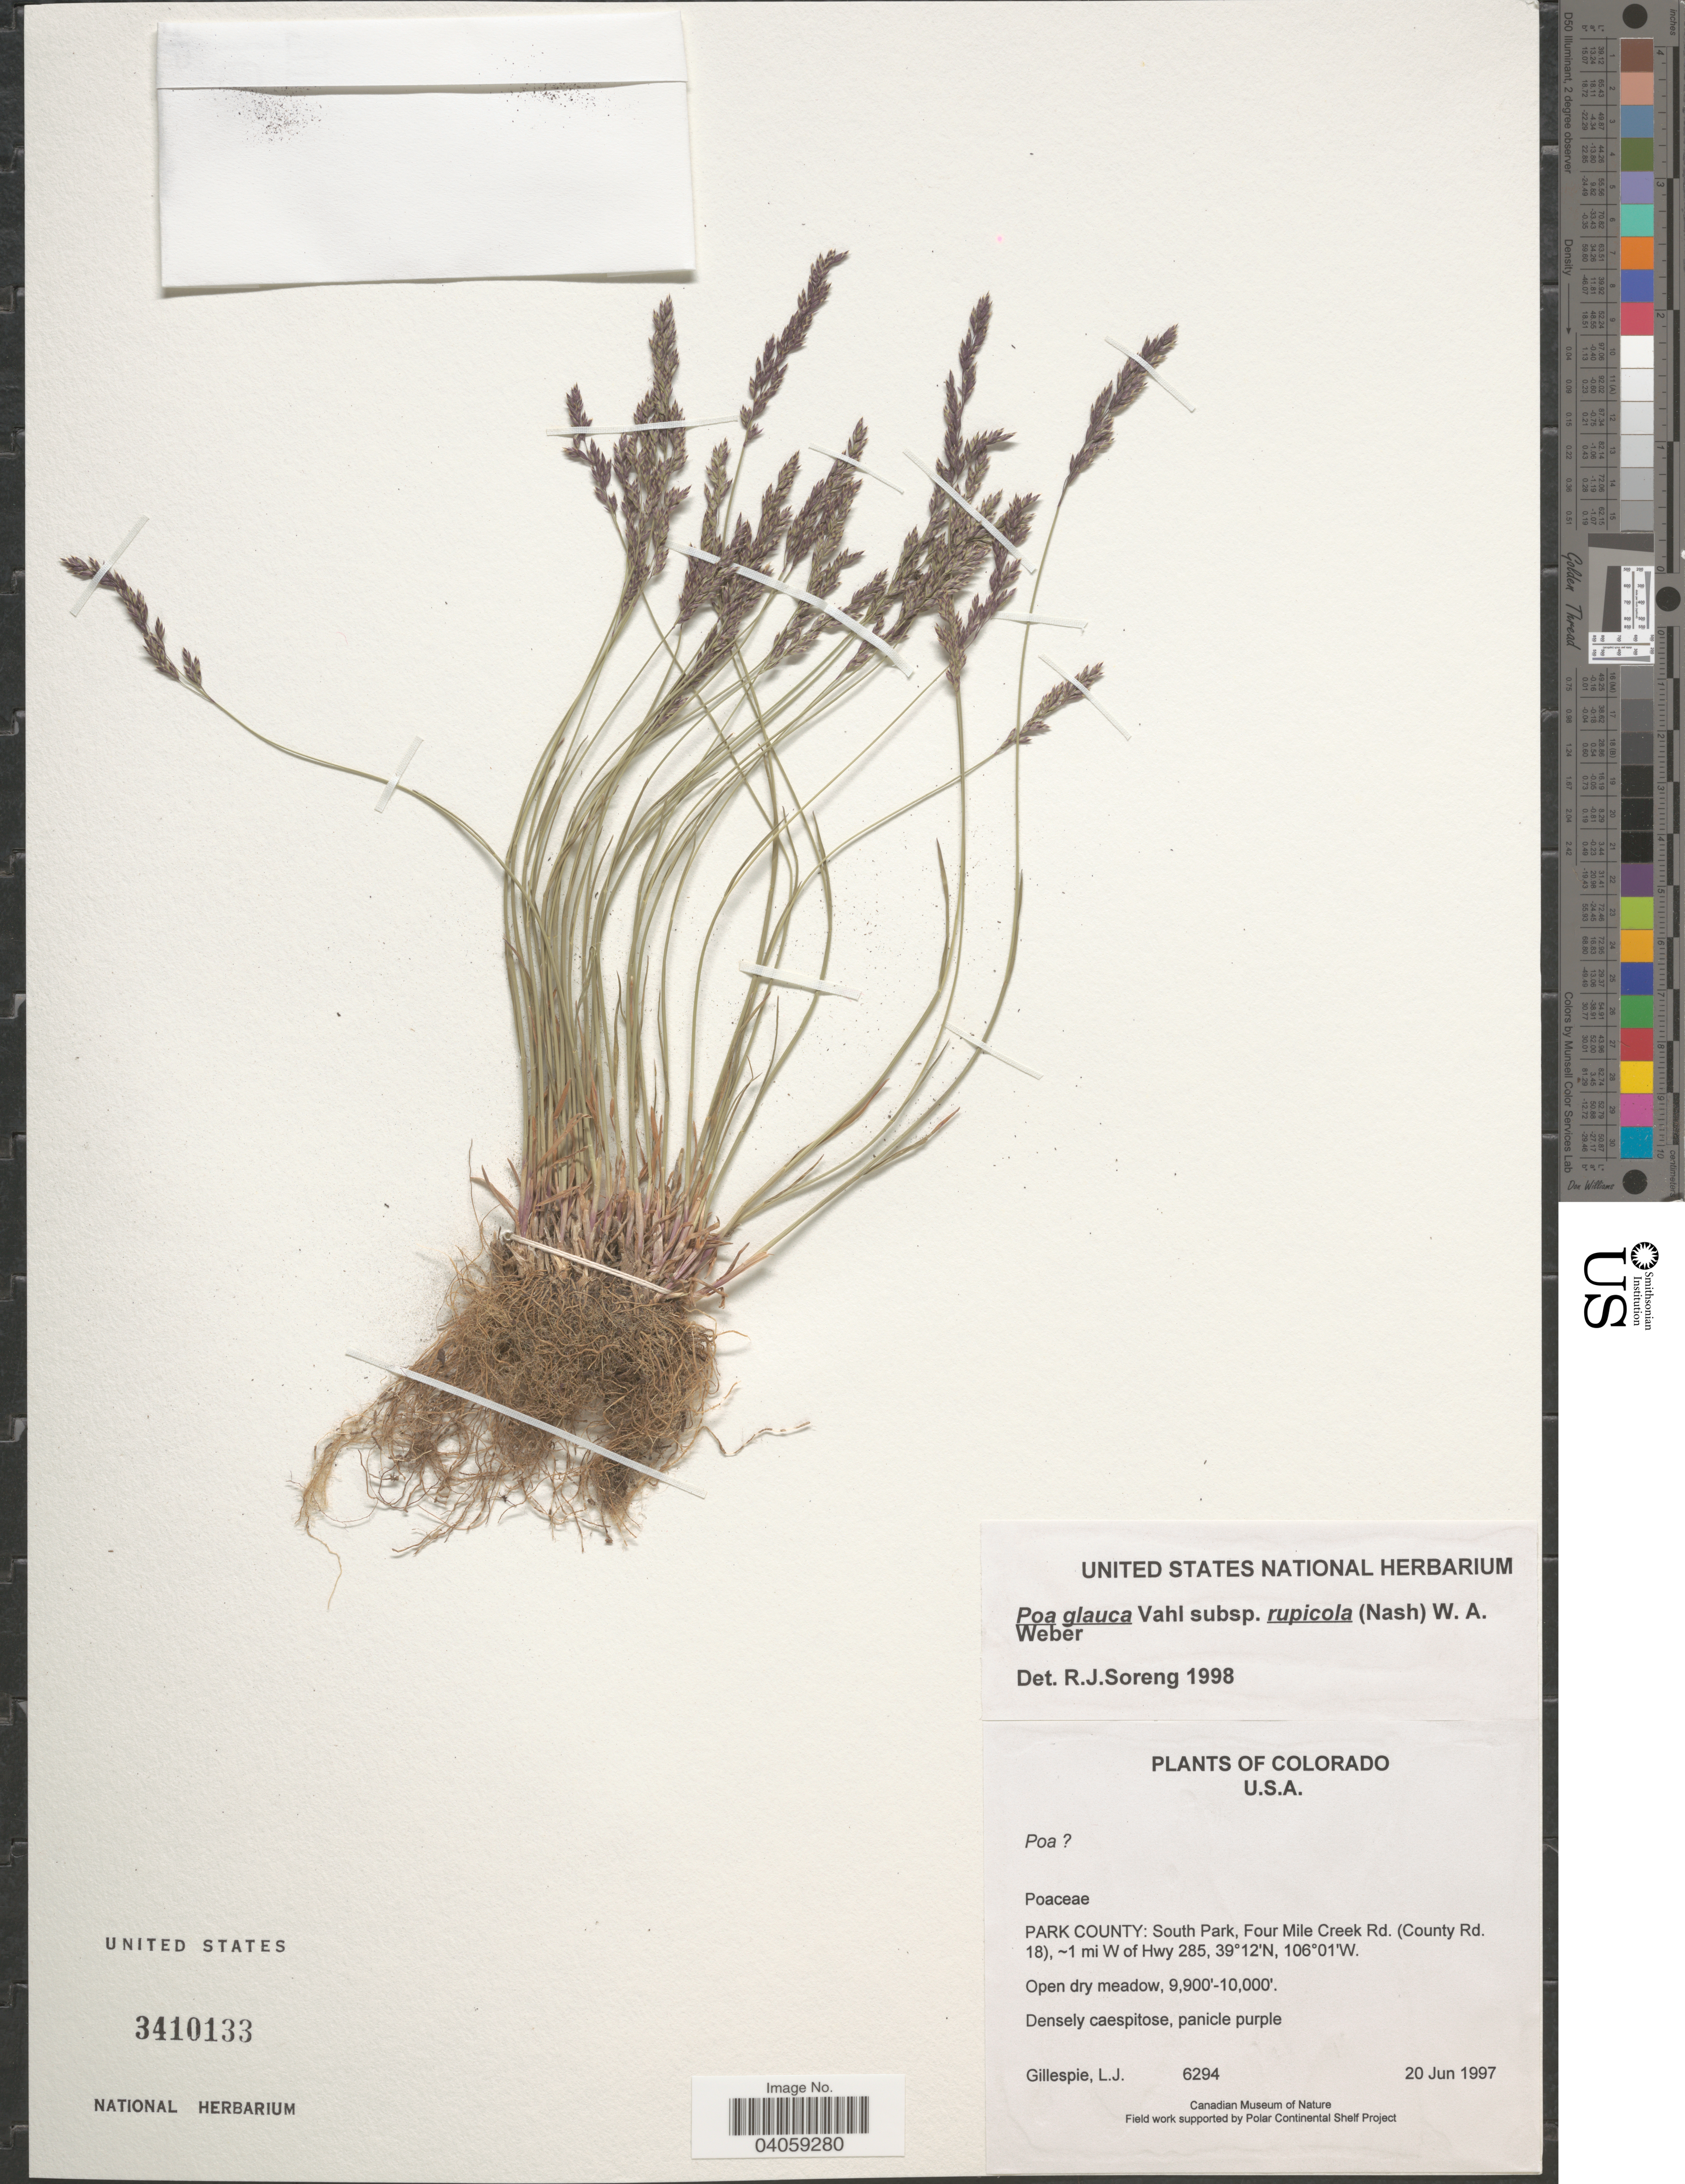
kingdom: Plantae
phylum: Tracheophyta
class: Liliopsida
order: Poales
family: Poaceae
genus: Poa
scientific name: Poa glauca subsp. rupicola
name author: (Nash) W.A. Weber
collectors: L. Gillespie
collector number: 6294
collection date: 1997-06-20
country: United States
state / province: Colorado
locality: Park County: South Park, Four Mile Creek Rd. (County Rd. 18),~1 mi W of Hwy 285.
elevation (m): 3018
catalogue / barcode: US 3410133